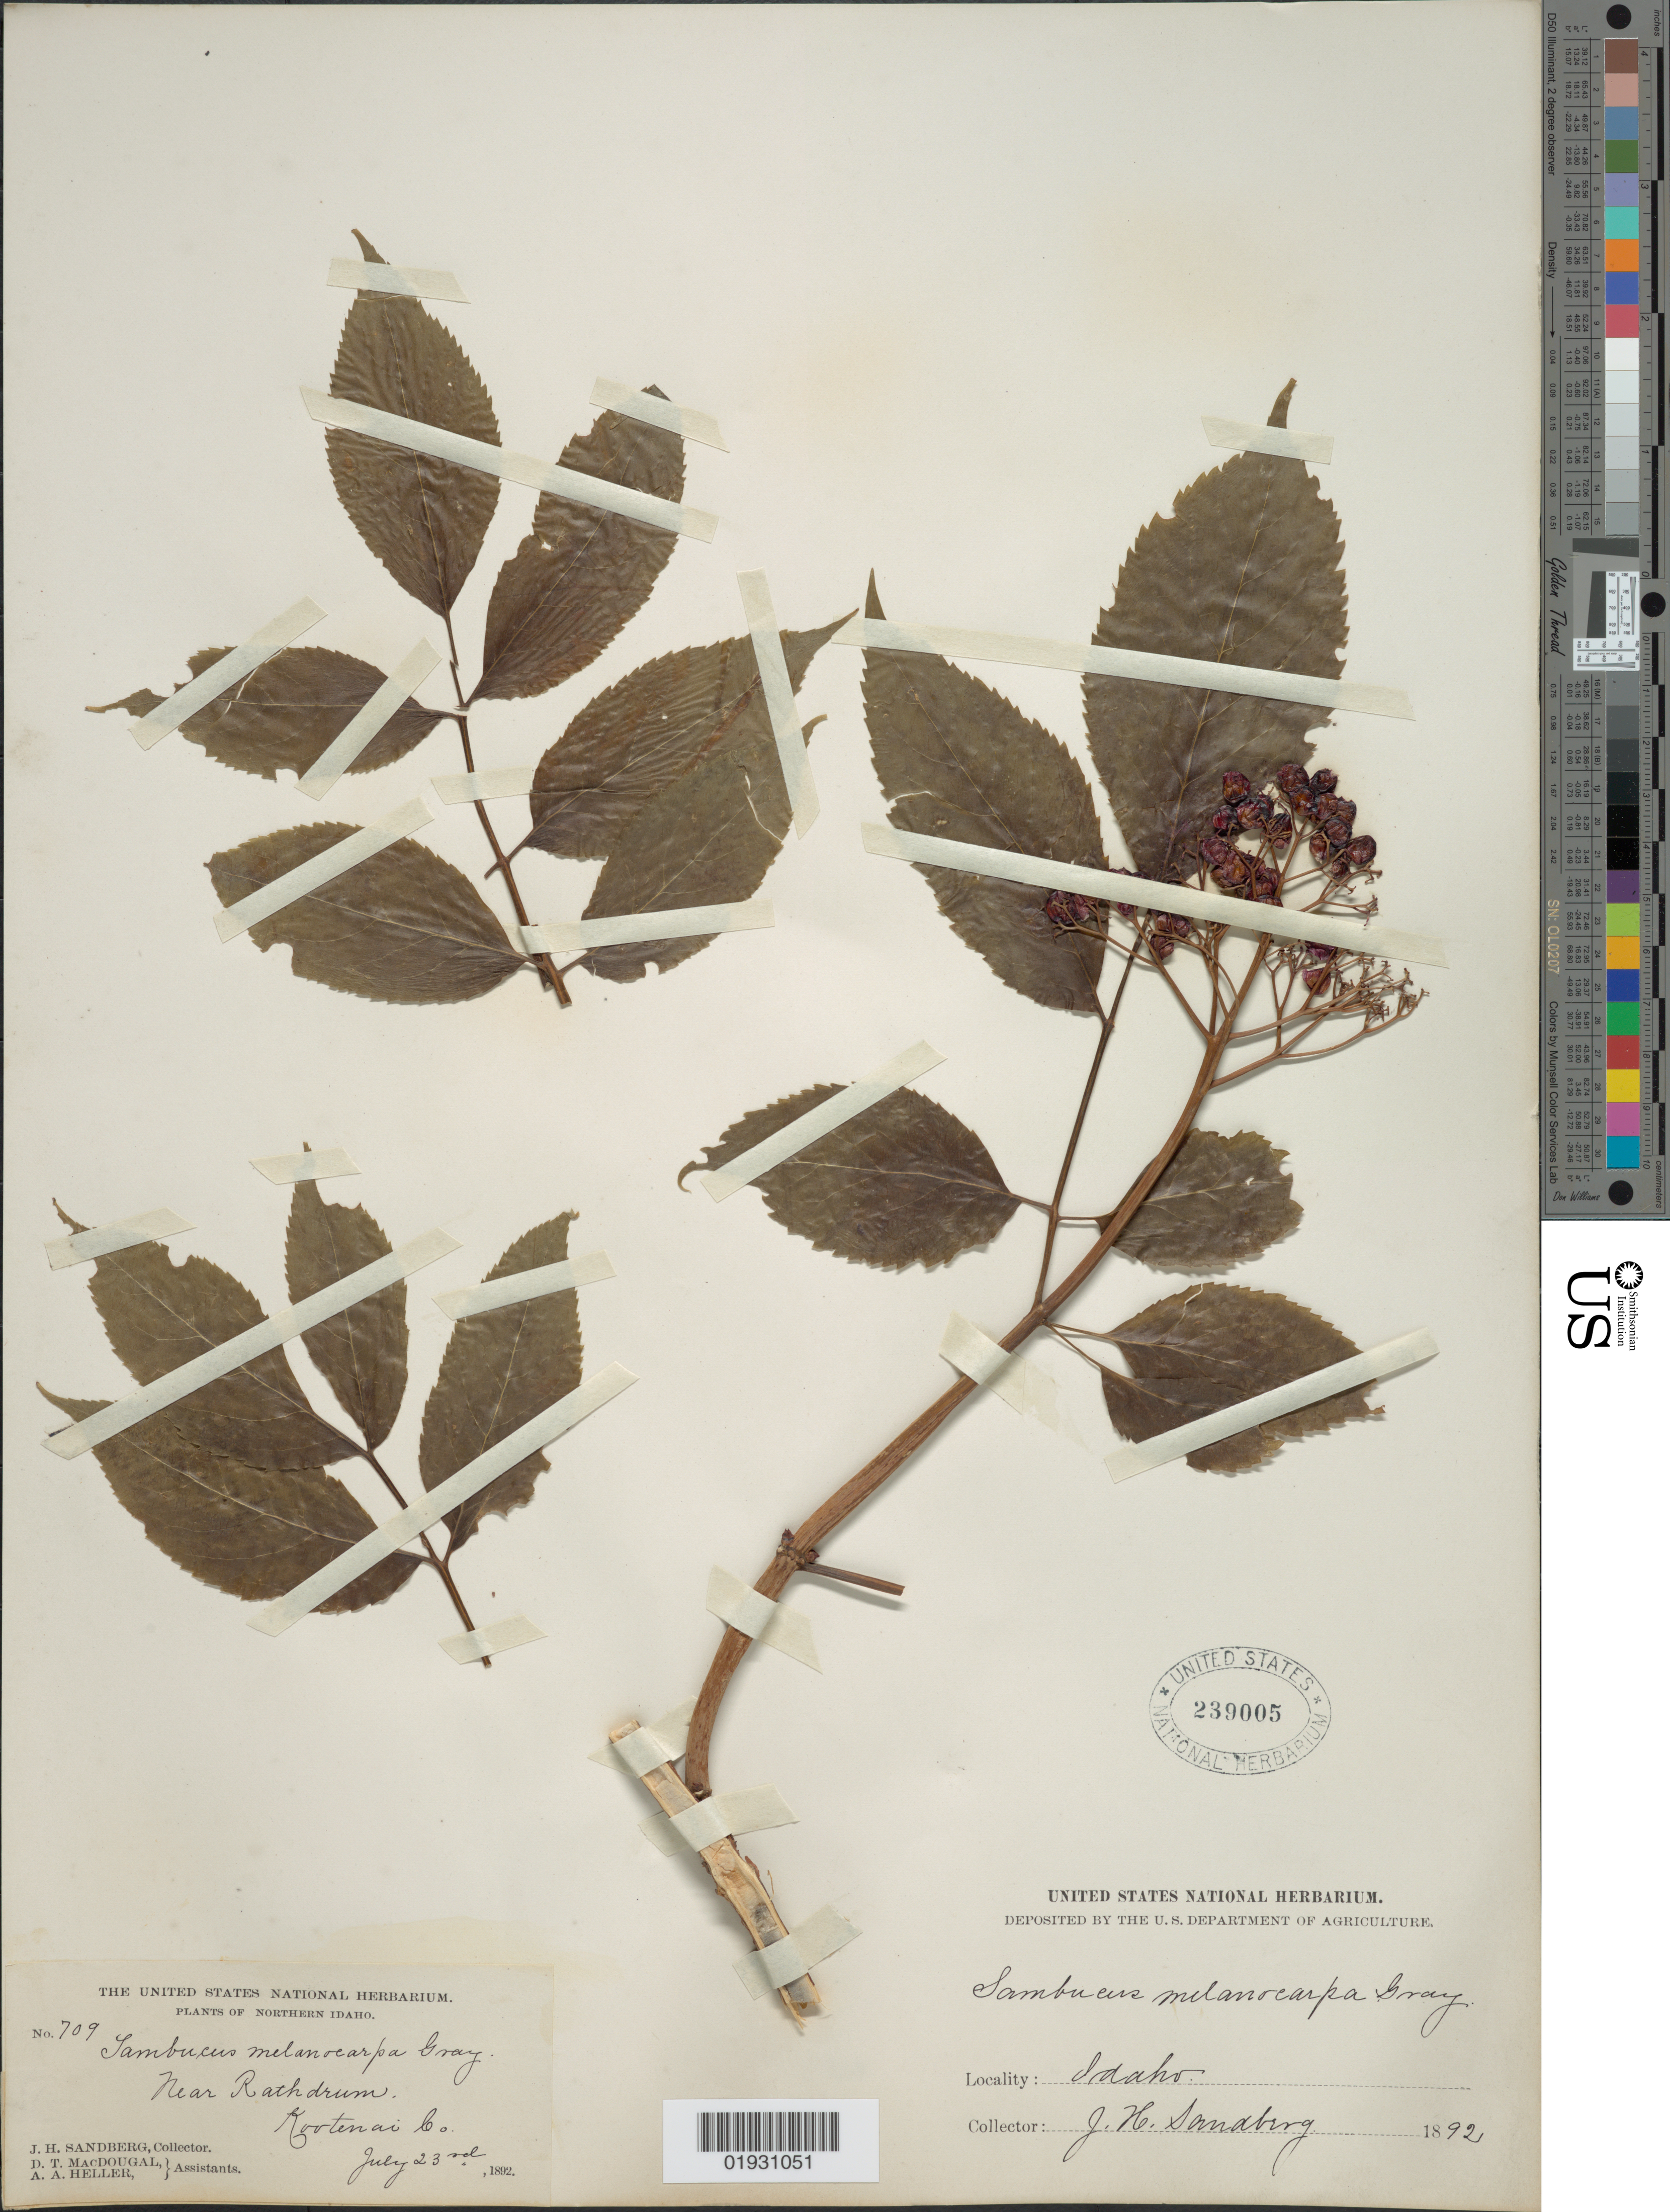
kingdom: Plantae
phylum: Tracheophyta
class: Magnoliopsida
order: Dipsacales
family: Viburnaceae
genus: Sambucus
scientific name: Sambucus melanocarpa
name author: A. Gray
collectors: J. H. Sandberg, D. T. MacDougal & A. A. Heller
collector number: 709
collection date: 1892-07-23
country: United States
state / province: Idaho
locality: Northern Idaho. Near Rathdrum. Kootenai Co.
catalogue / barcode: US 239005